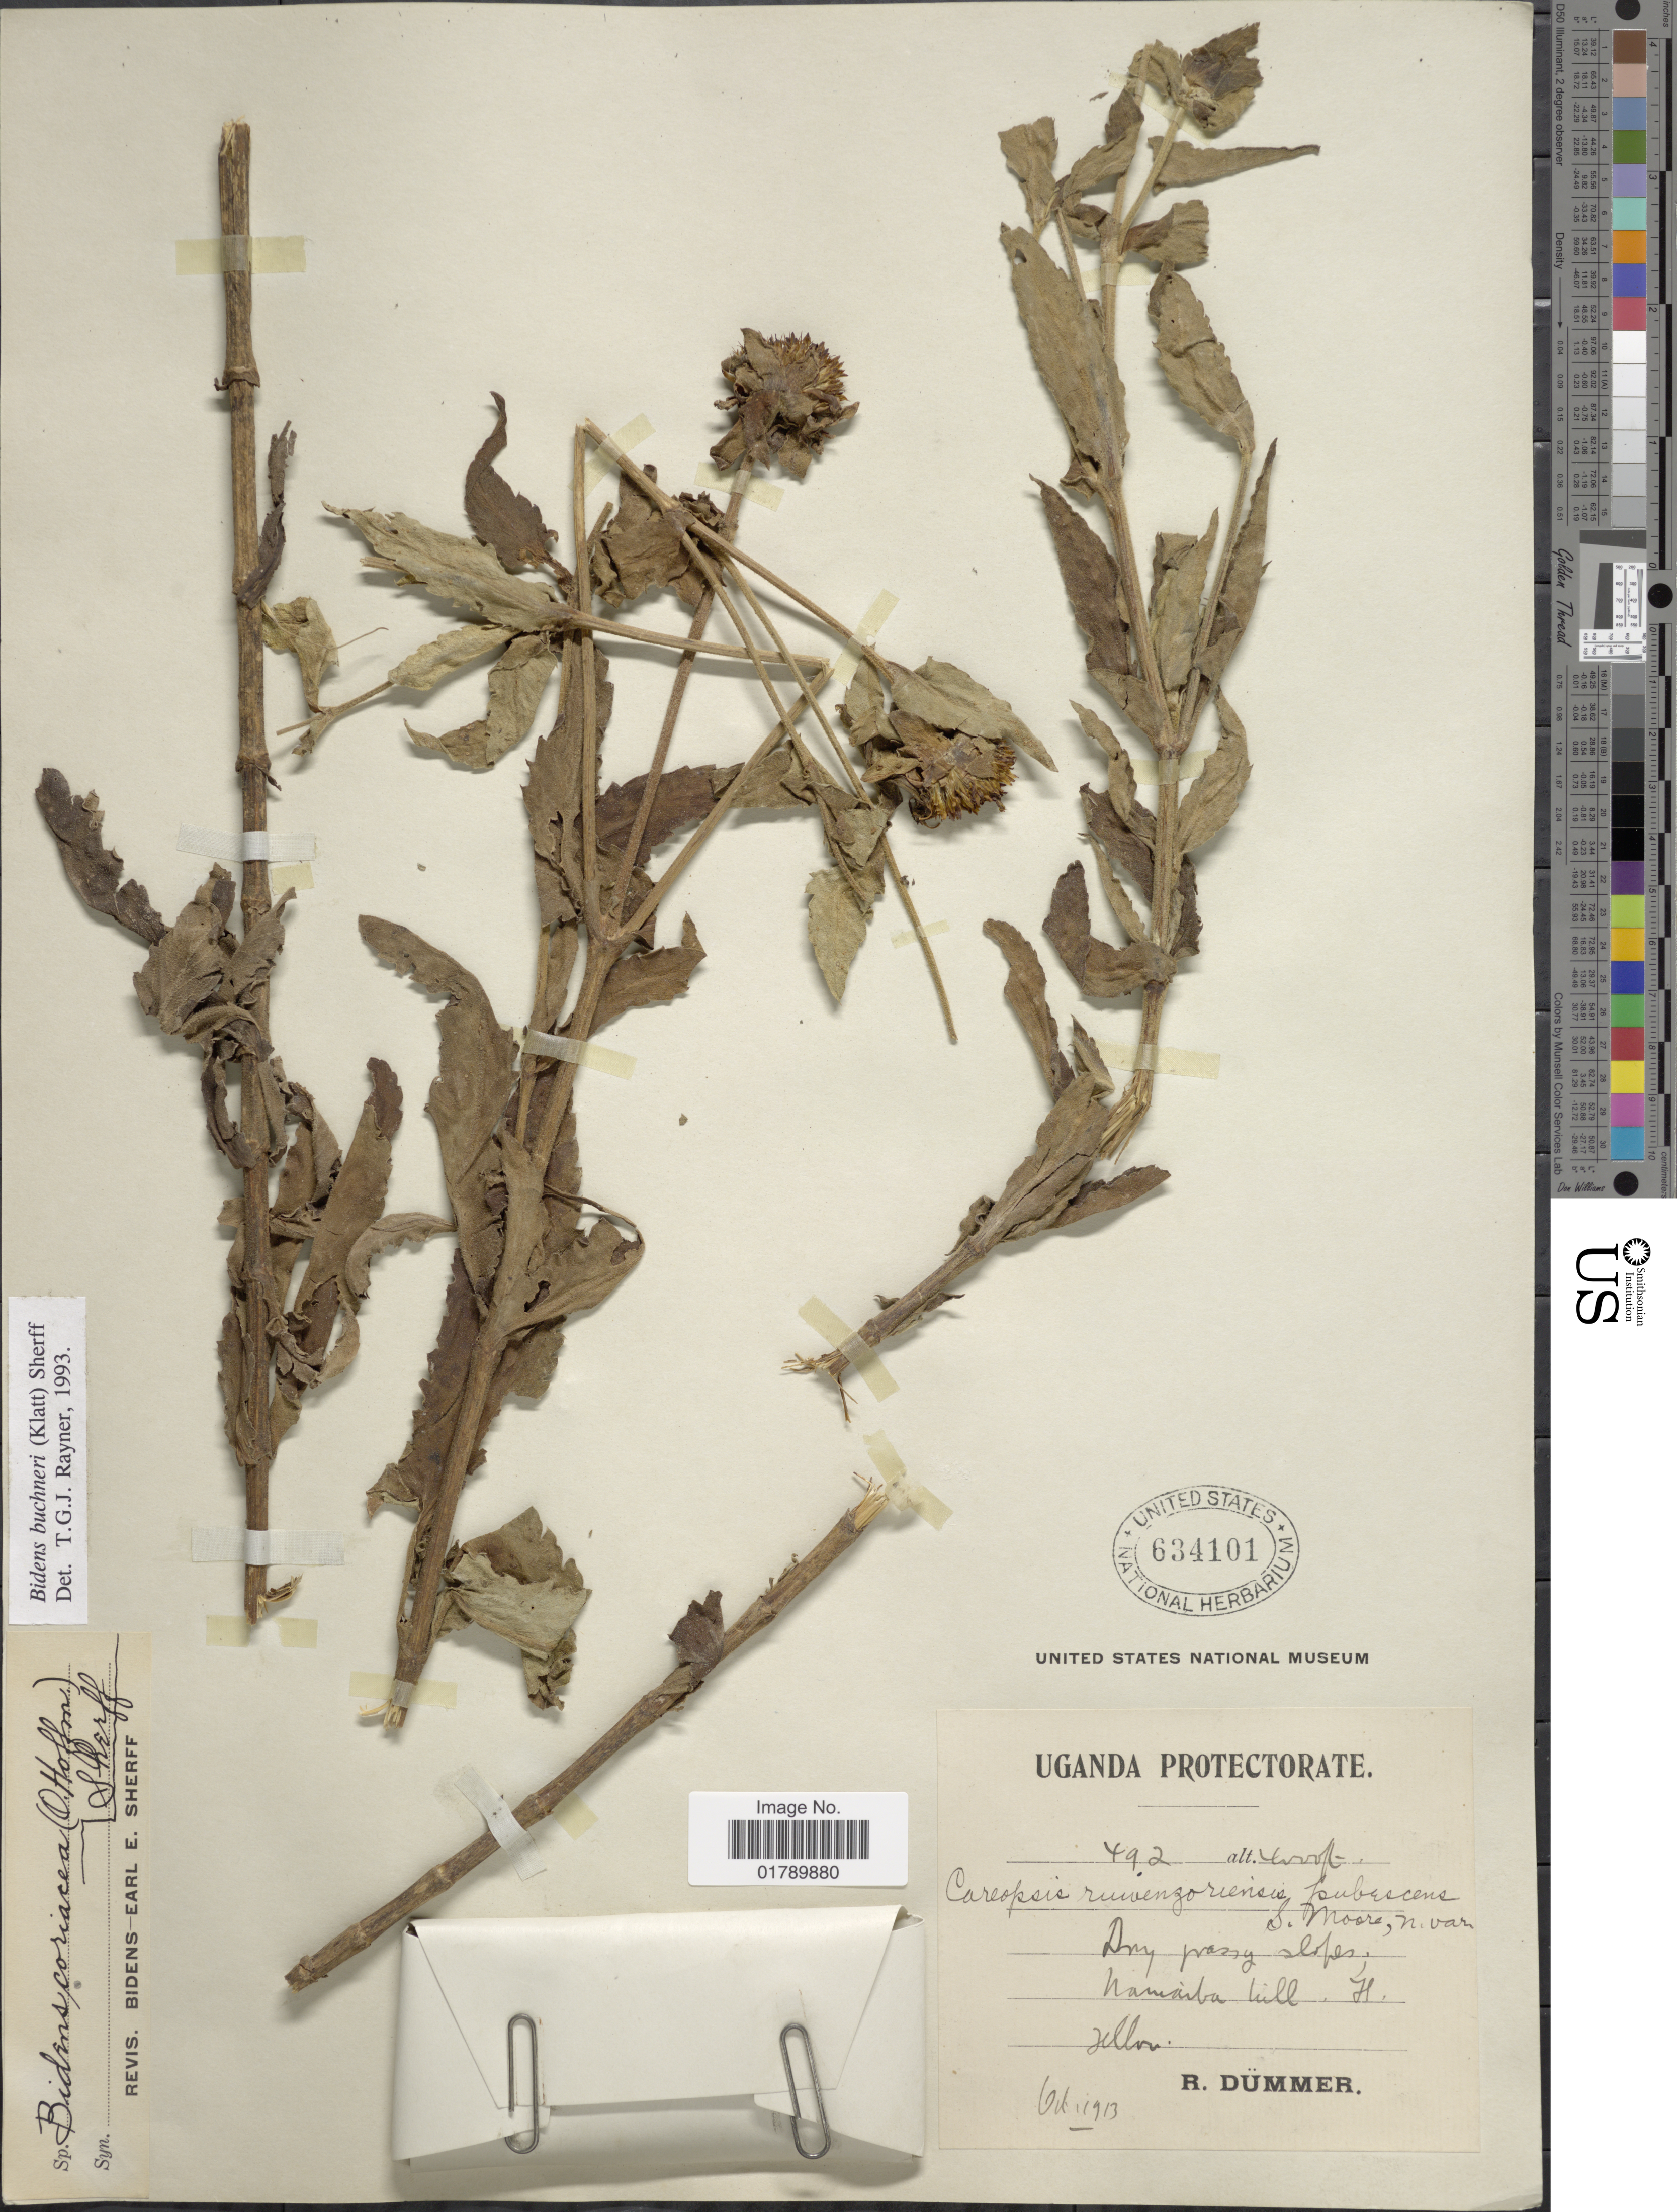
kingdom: Plantae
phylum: Tracheophyta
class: Magnoliopsida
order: Asterales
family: Asteraceae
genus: Bidens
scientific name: Bidens buchneri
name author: (Klatt) Sherff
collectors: R. A. Dümmer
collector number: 492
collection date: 1913-10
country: Uganda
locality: Dry grassy slopes Namaiba hill.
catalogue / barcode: US 634101